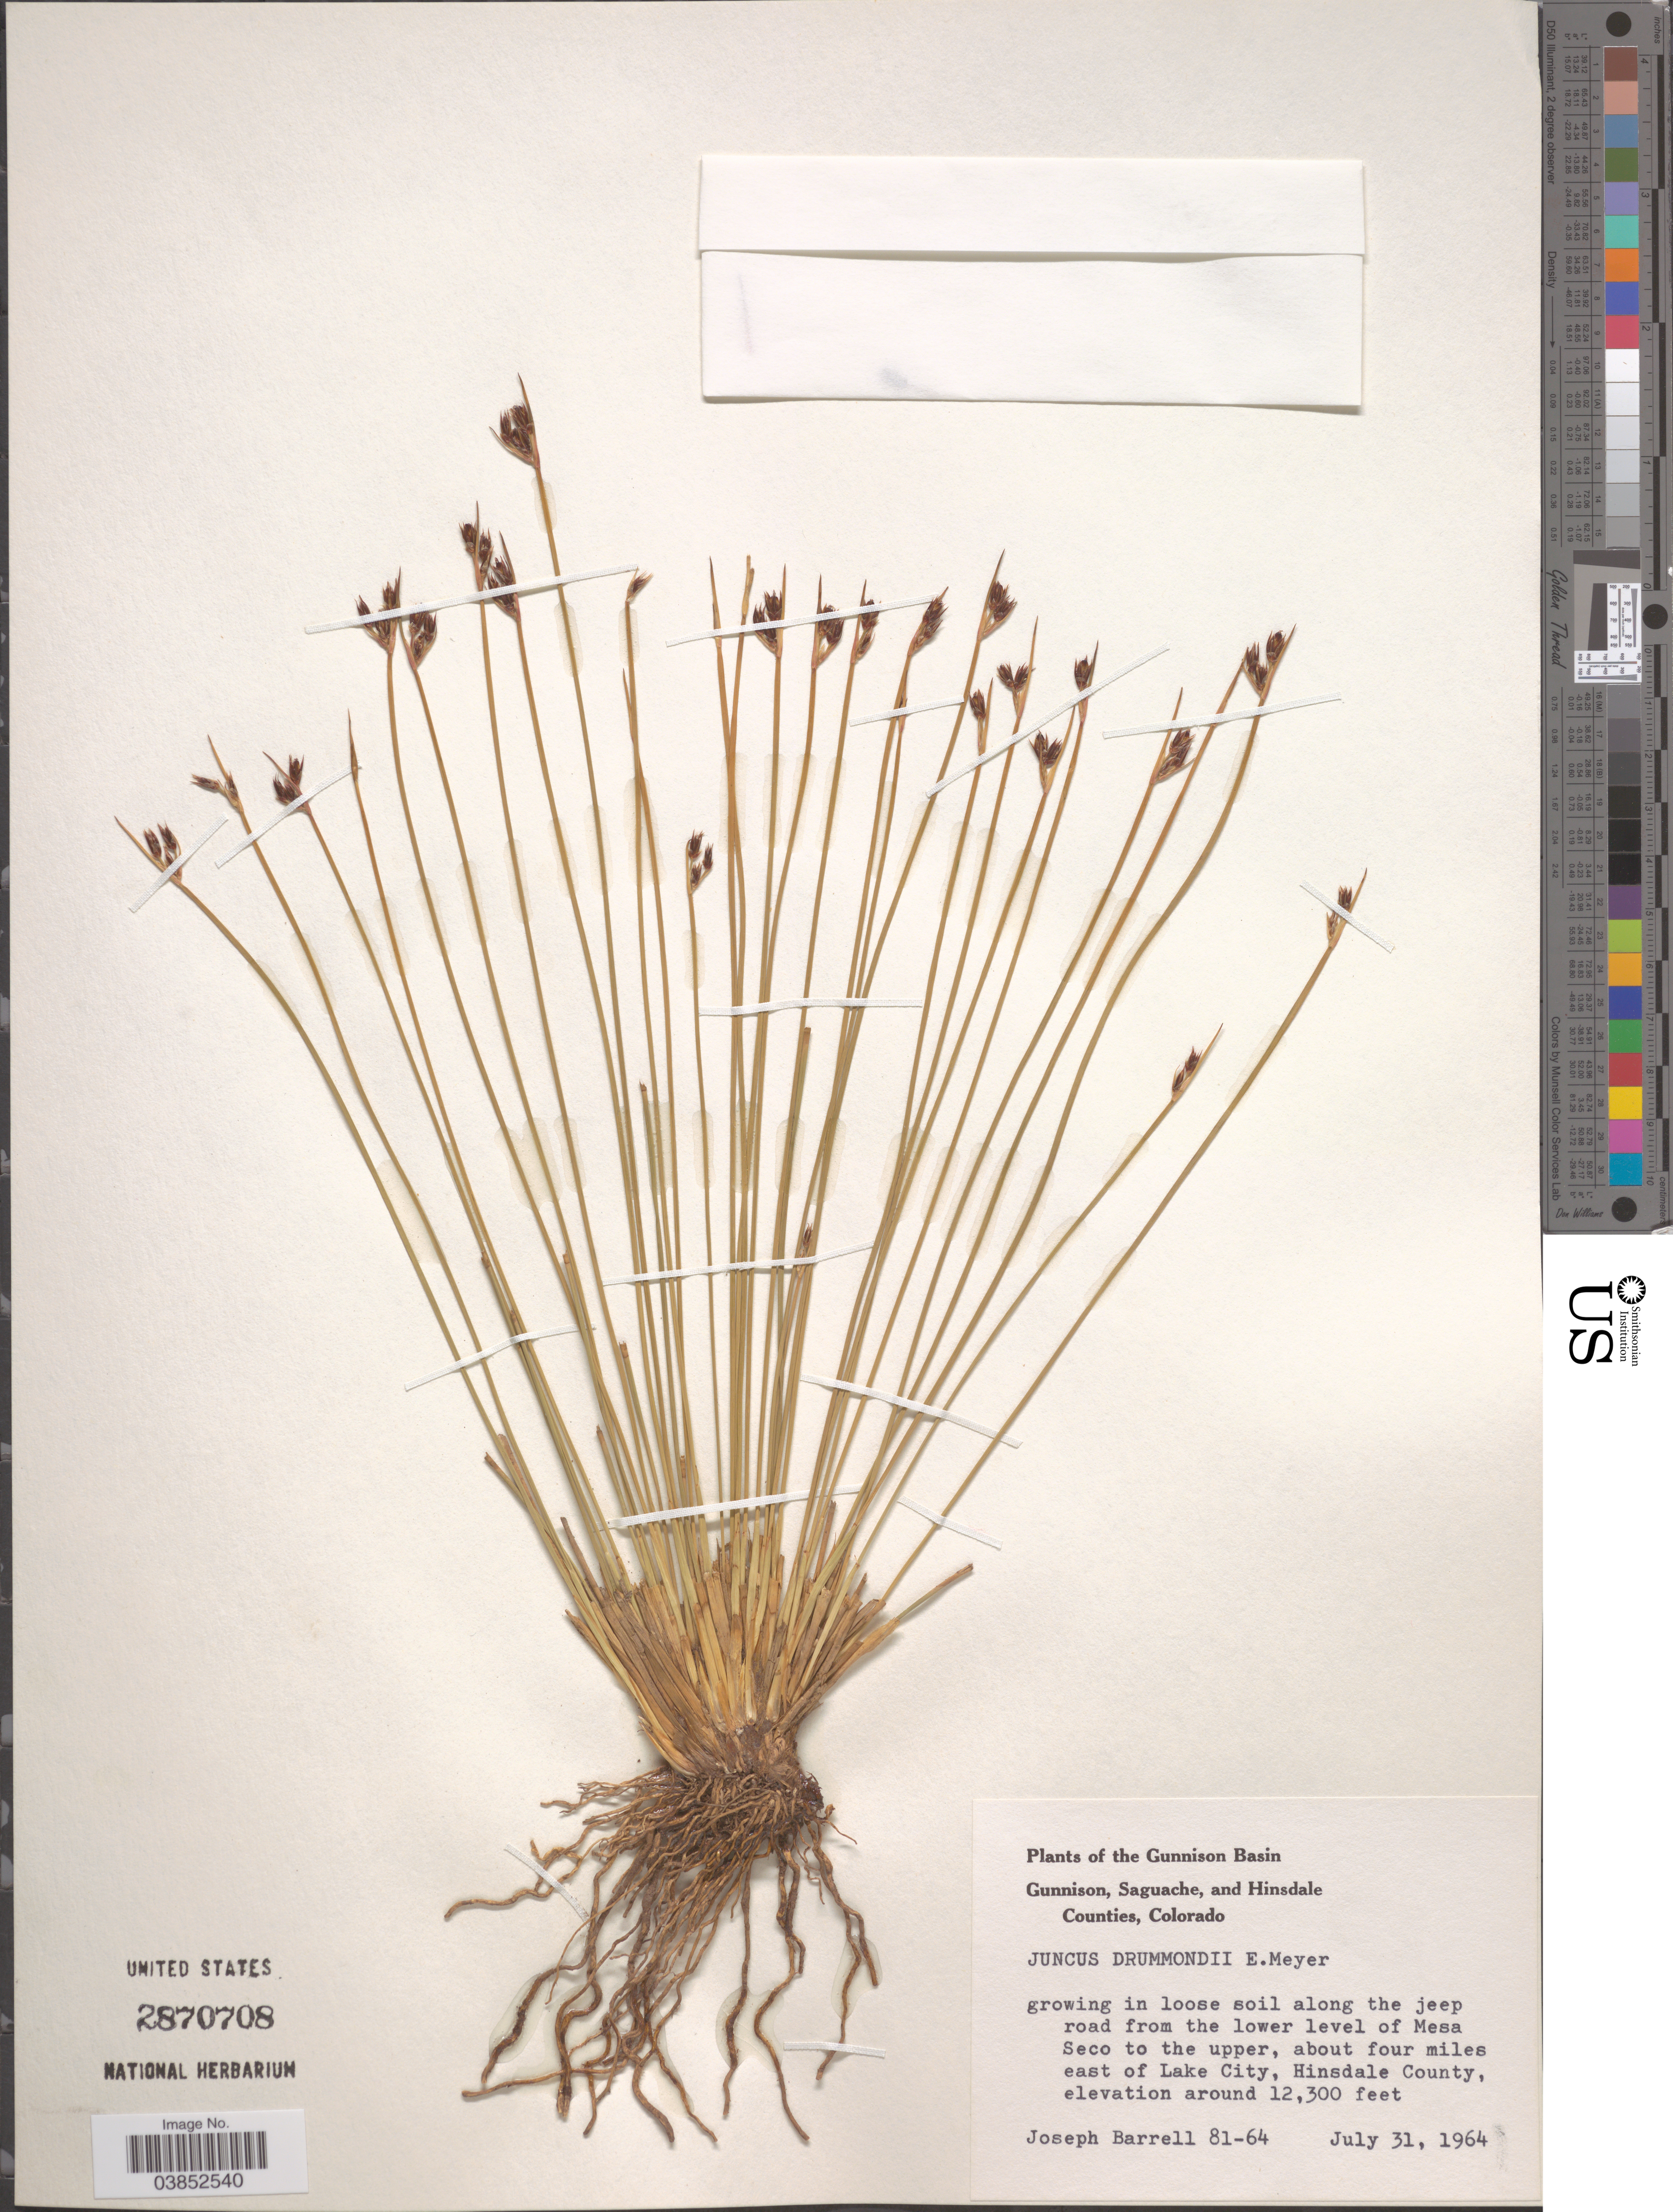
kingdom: Plantae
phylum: Tracheophyta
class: Liliopsida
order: Poales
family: Juncaceae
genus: Juncus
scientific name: Juncus drummondii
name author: E. Mey.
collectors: J. Barrell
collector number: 81-64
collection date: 1964-07-31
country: United States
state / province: Colorado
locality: The Gunnison Basin. Along the jeep road from the lower level of Mesa Seco to the upper, about four miles east of Lake City, Hinsdale County.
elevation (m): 3749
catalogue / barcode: US 2870708